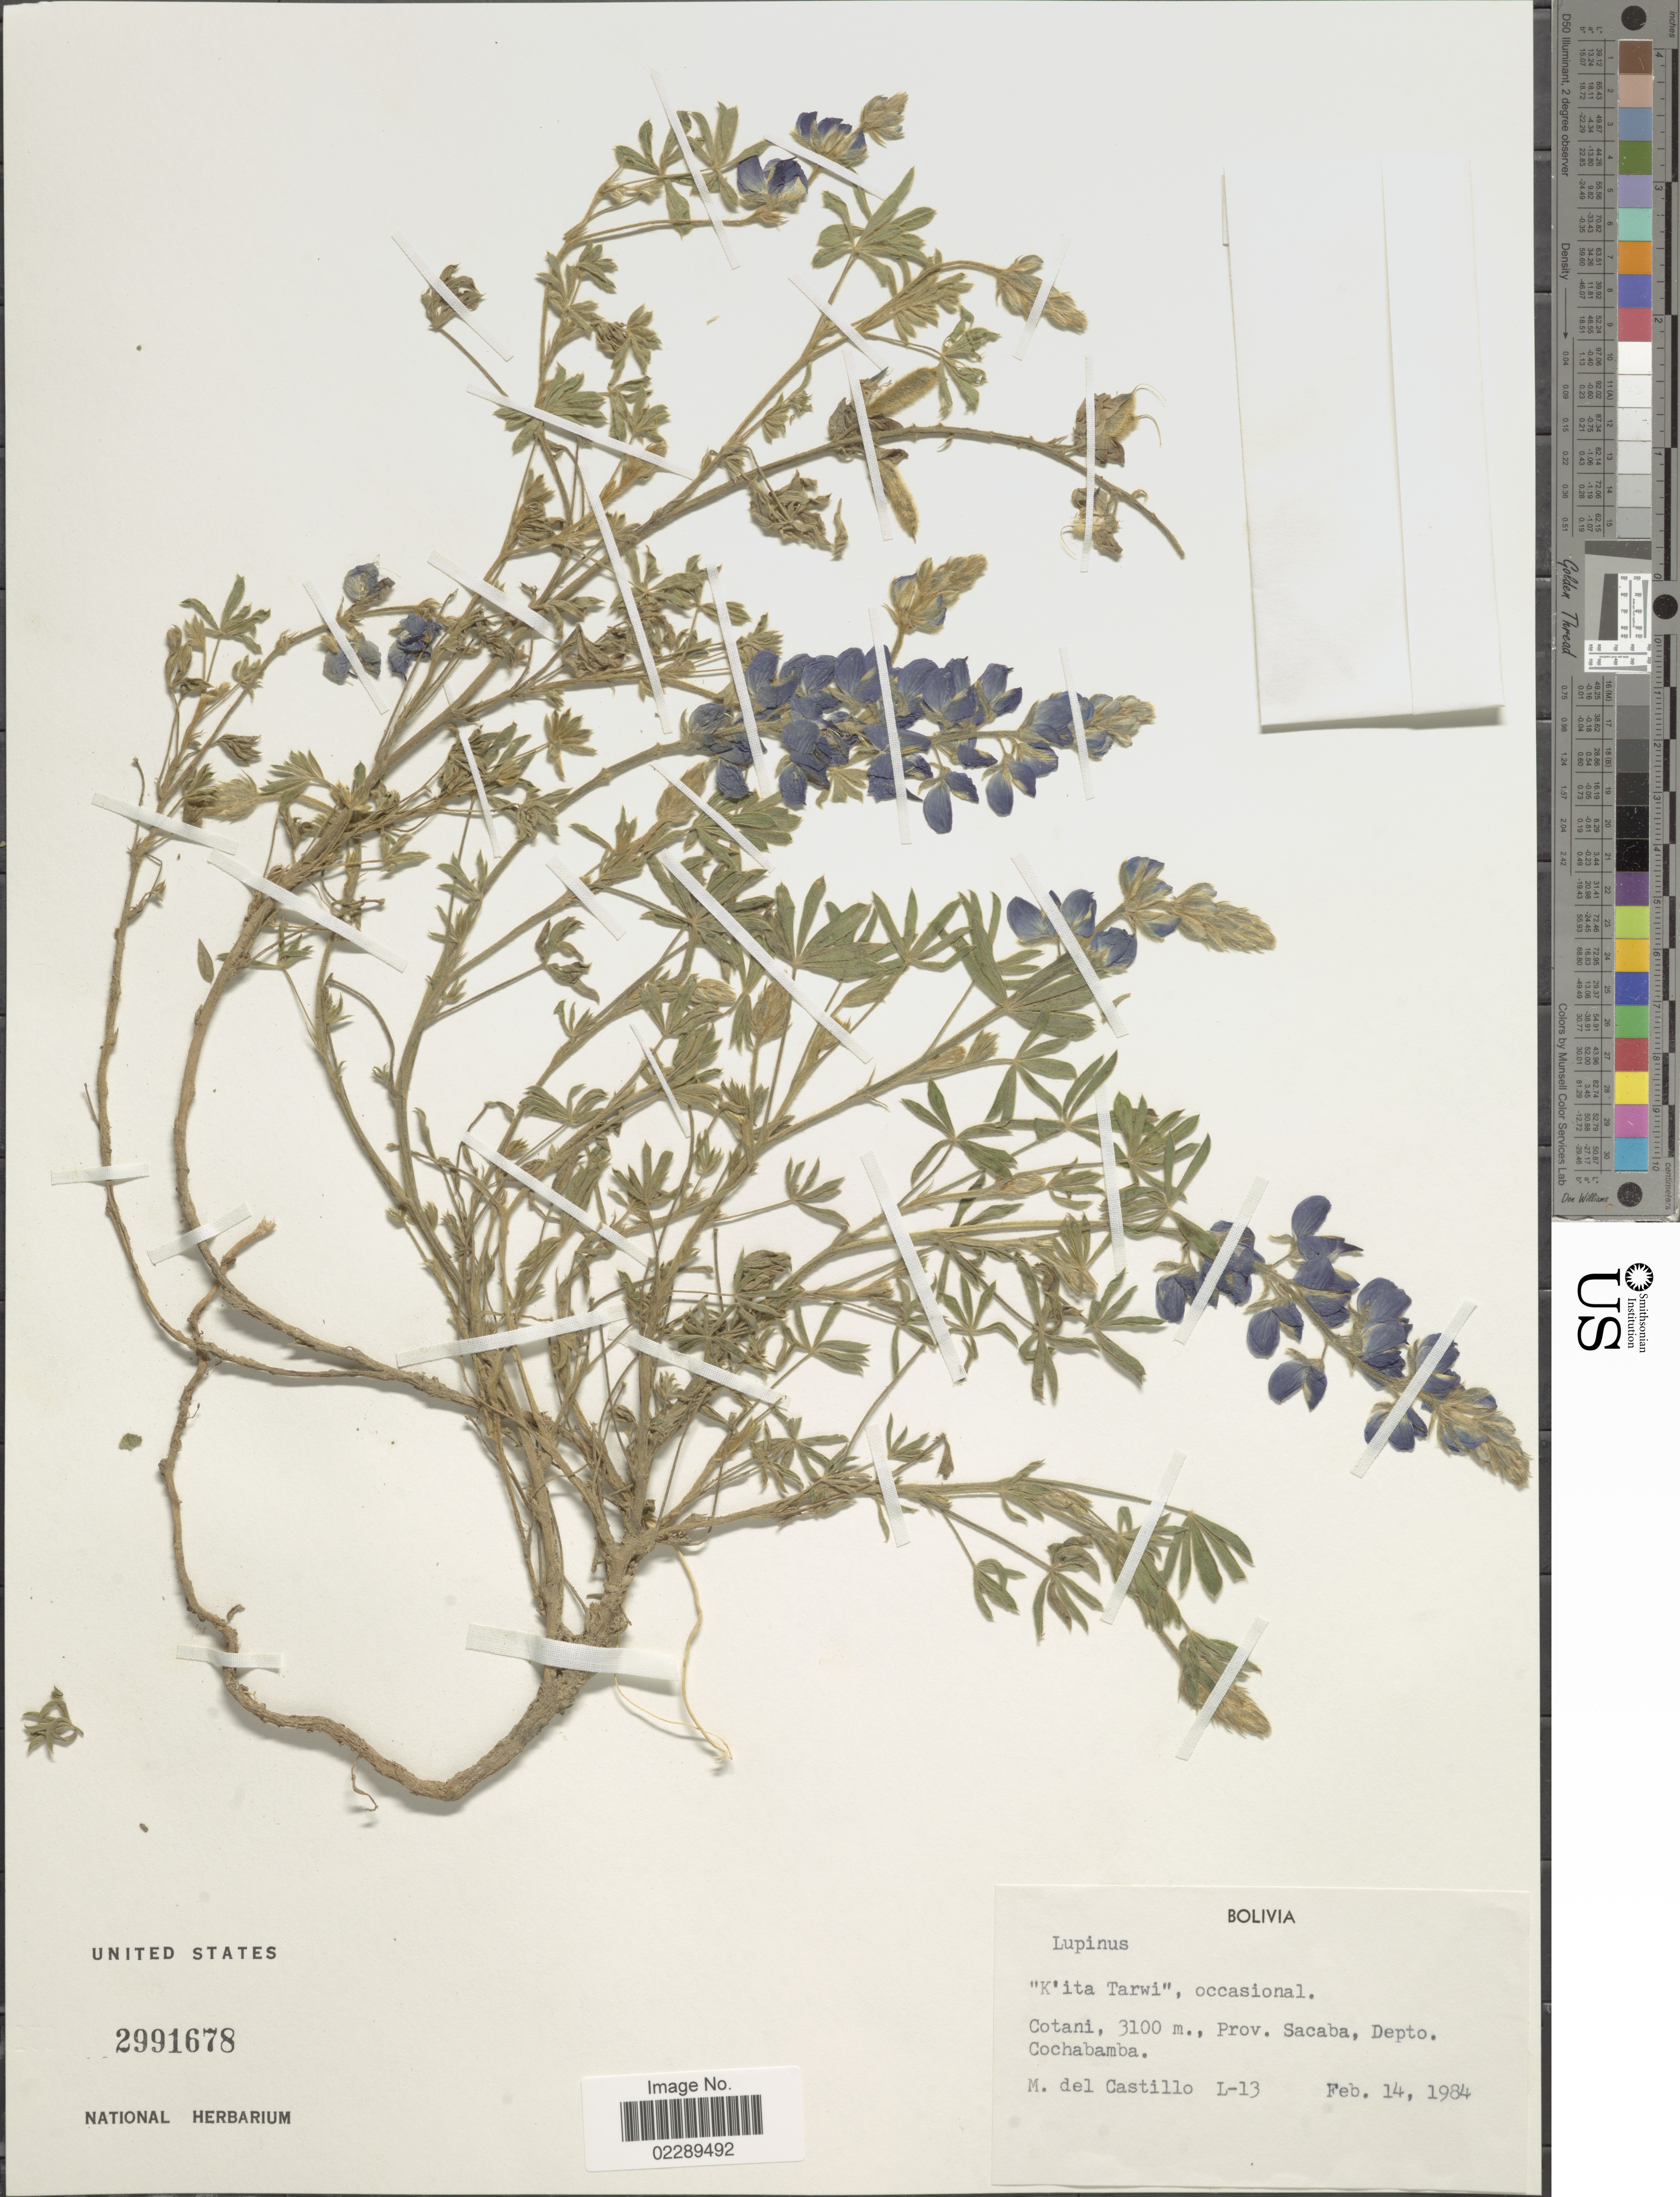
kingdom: Plantae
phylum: Tracheophyta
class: Magnoliopsida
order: Fabales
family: Fabaceae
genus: Lupinus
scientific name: Lupinus sp.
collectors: M. Castillo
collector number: L-13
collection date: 1984-02-14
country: Bolivia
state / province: Cochabamba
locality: Cotani, Prov. Sacaba, Depto. Cochabamba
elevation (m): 3100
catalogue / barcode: US 2991678